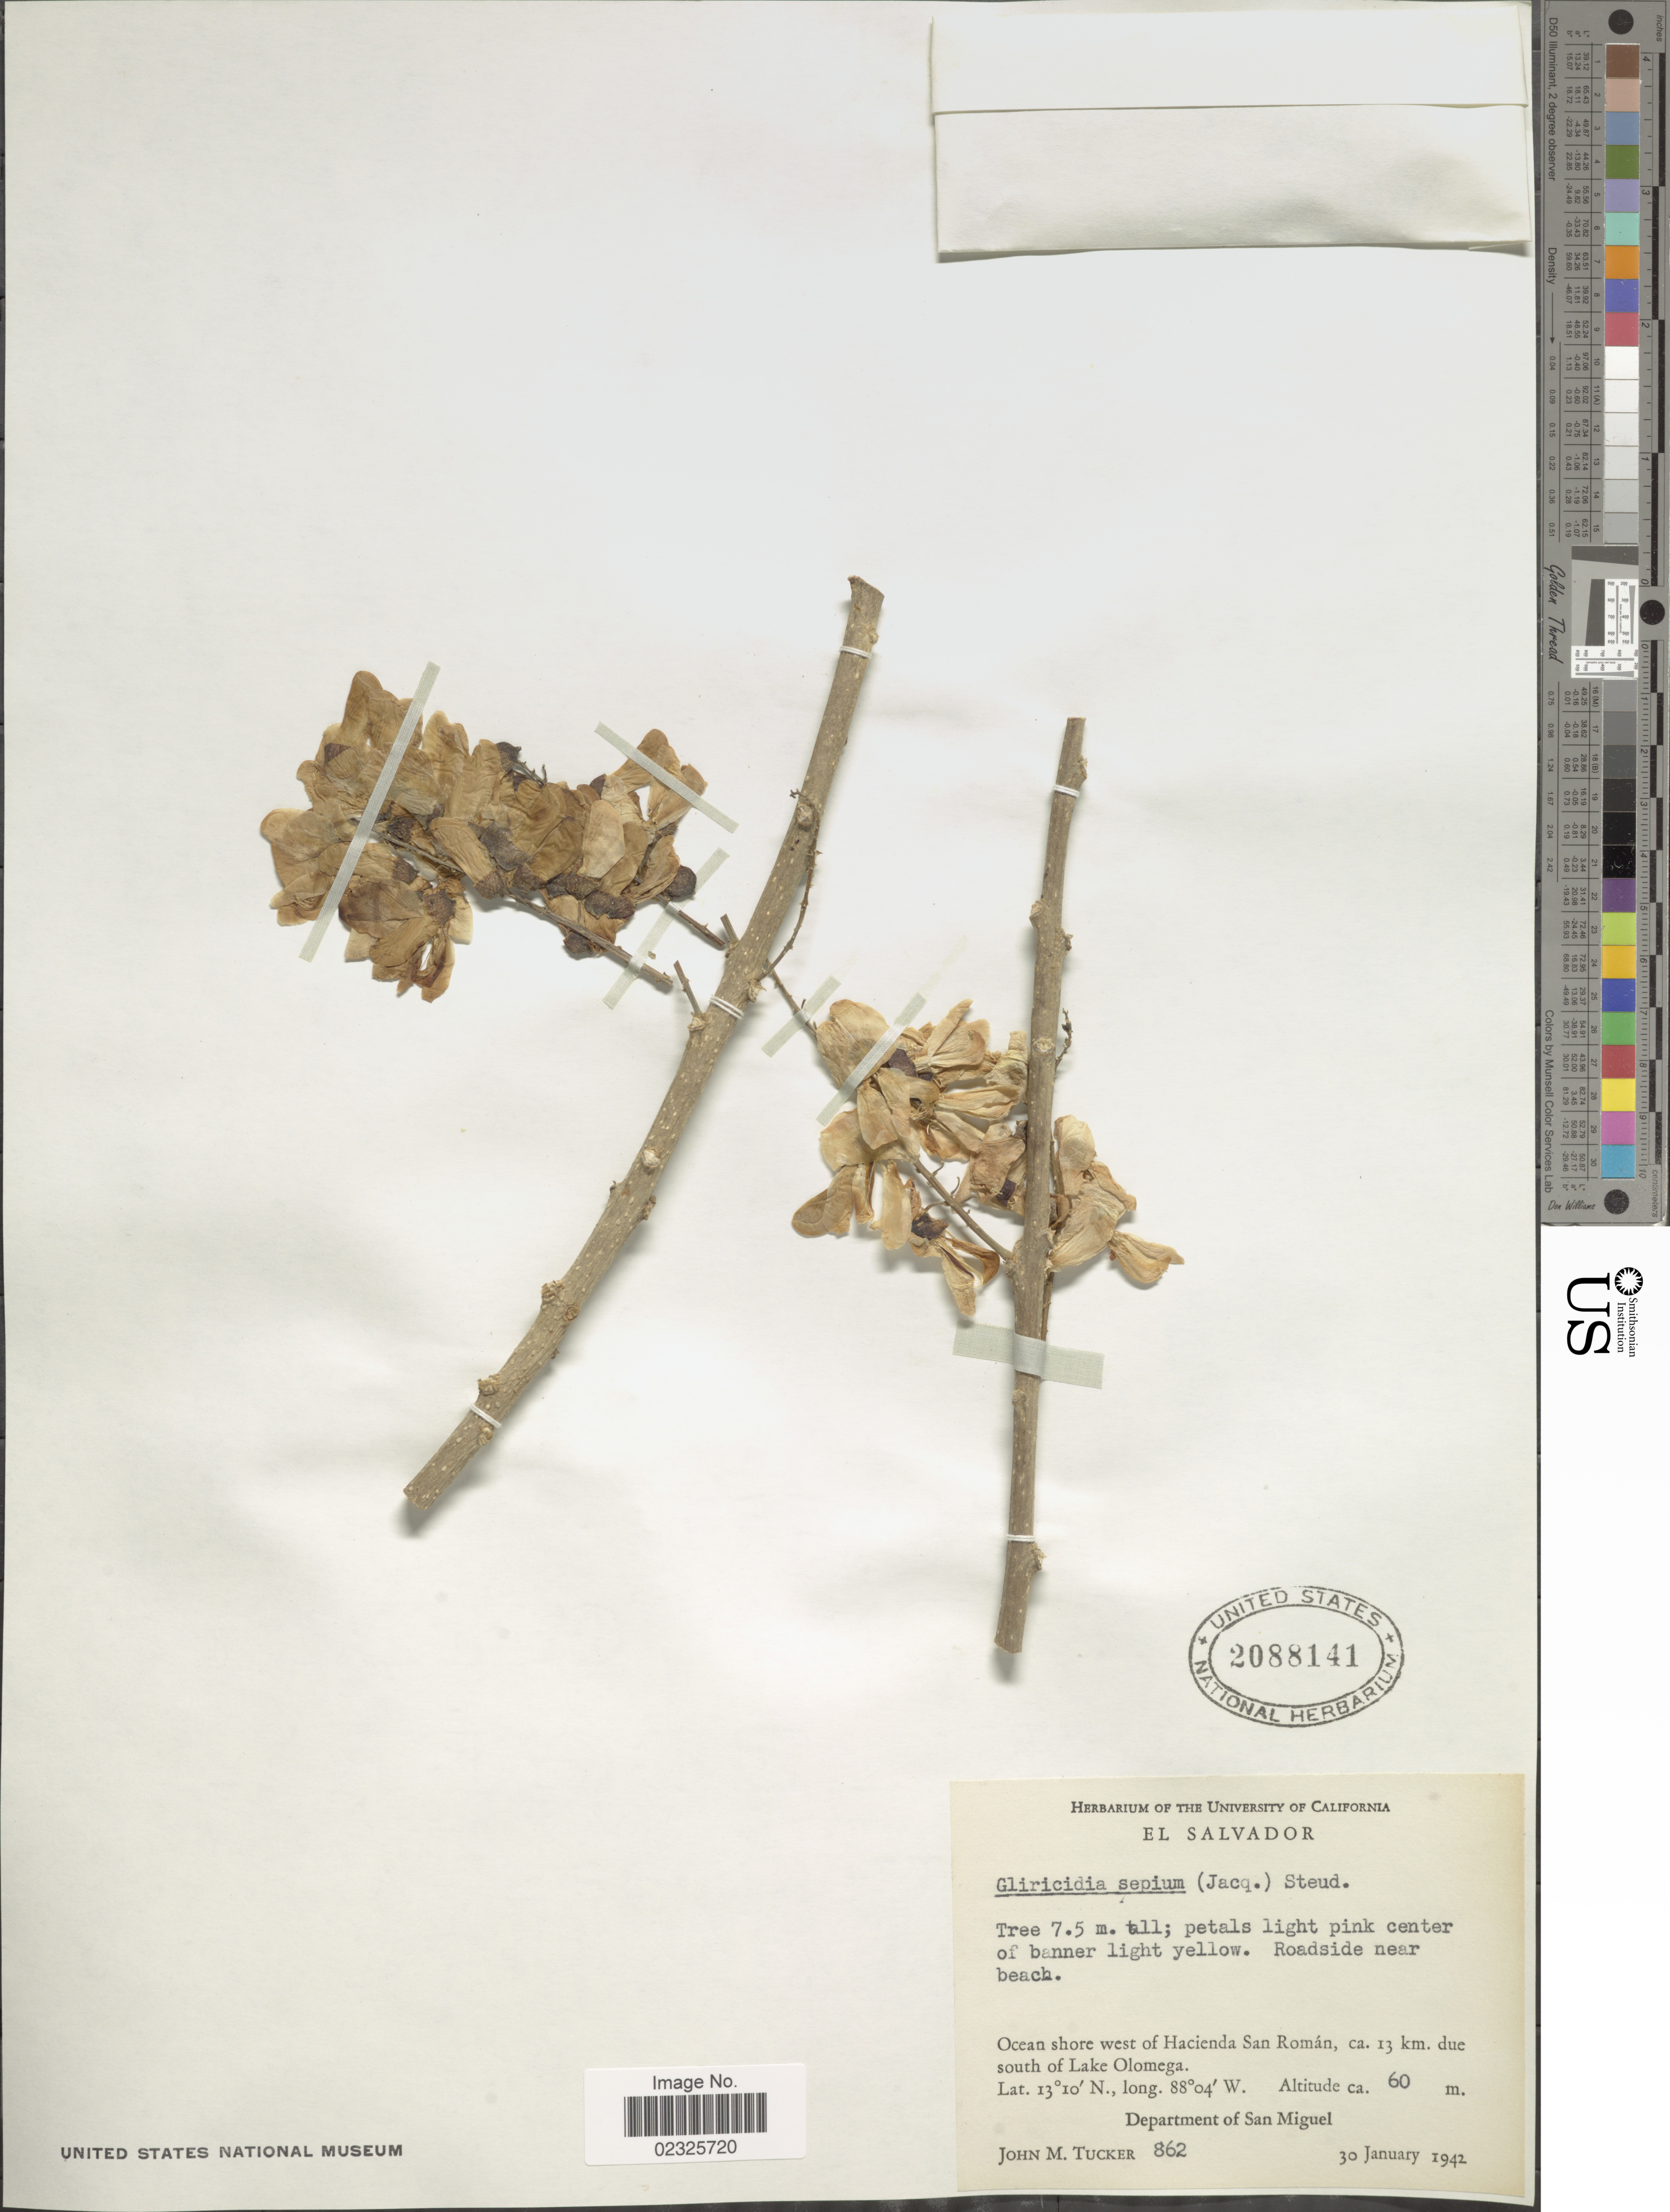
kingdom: Plantae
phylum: Tracheophyta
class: Magnoliopsida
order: Fabales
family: Fabaceae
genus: Gliricidia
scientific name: Gliricidia sepium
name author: (Jacq.) Kunth ex Walp.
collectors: J. M. Tucker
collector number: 862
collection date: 1942-01-30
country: El Salvador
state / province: San Miguel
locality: Ocean shore west of Hacienda San Roman, ca. 13 km. due south Lake Olomega. Department of San Miguel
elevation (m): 60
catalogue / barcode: US 2088141